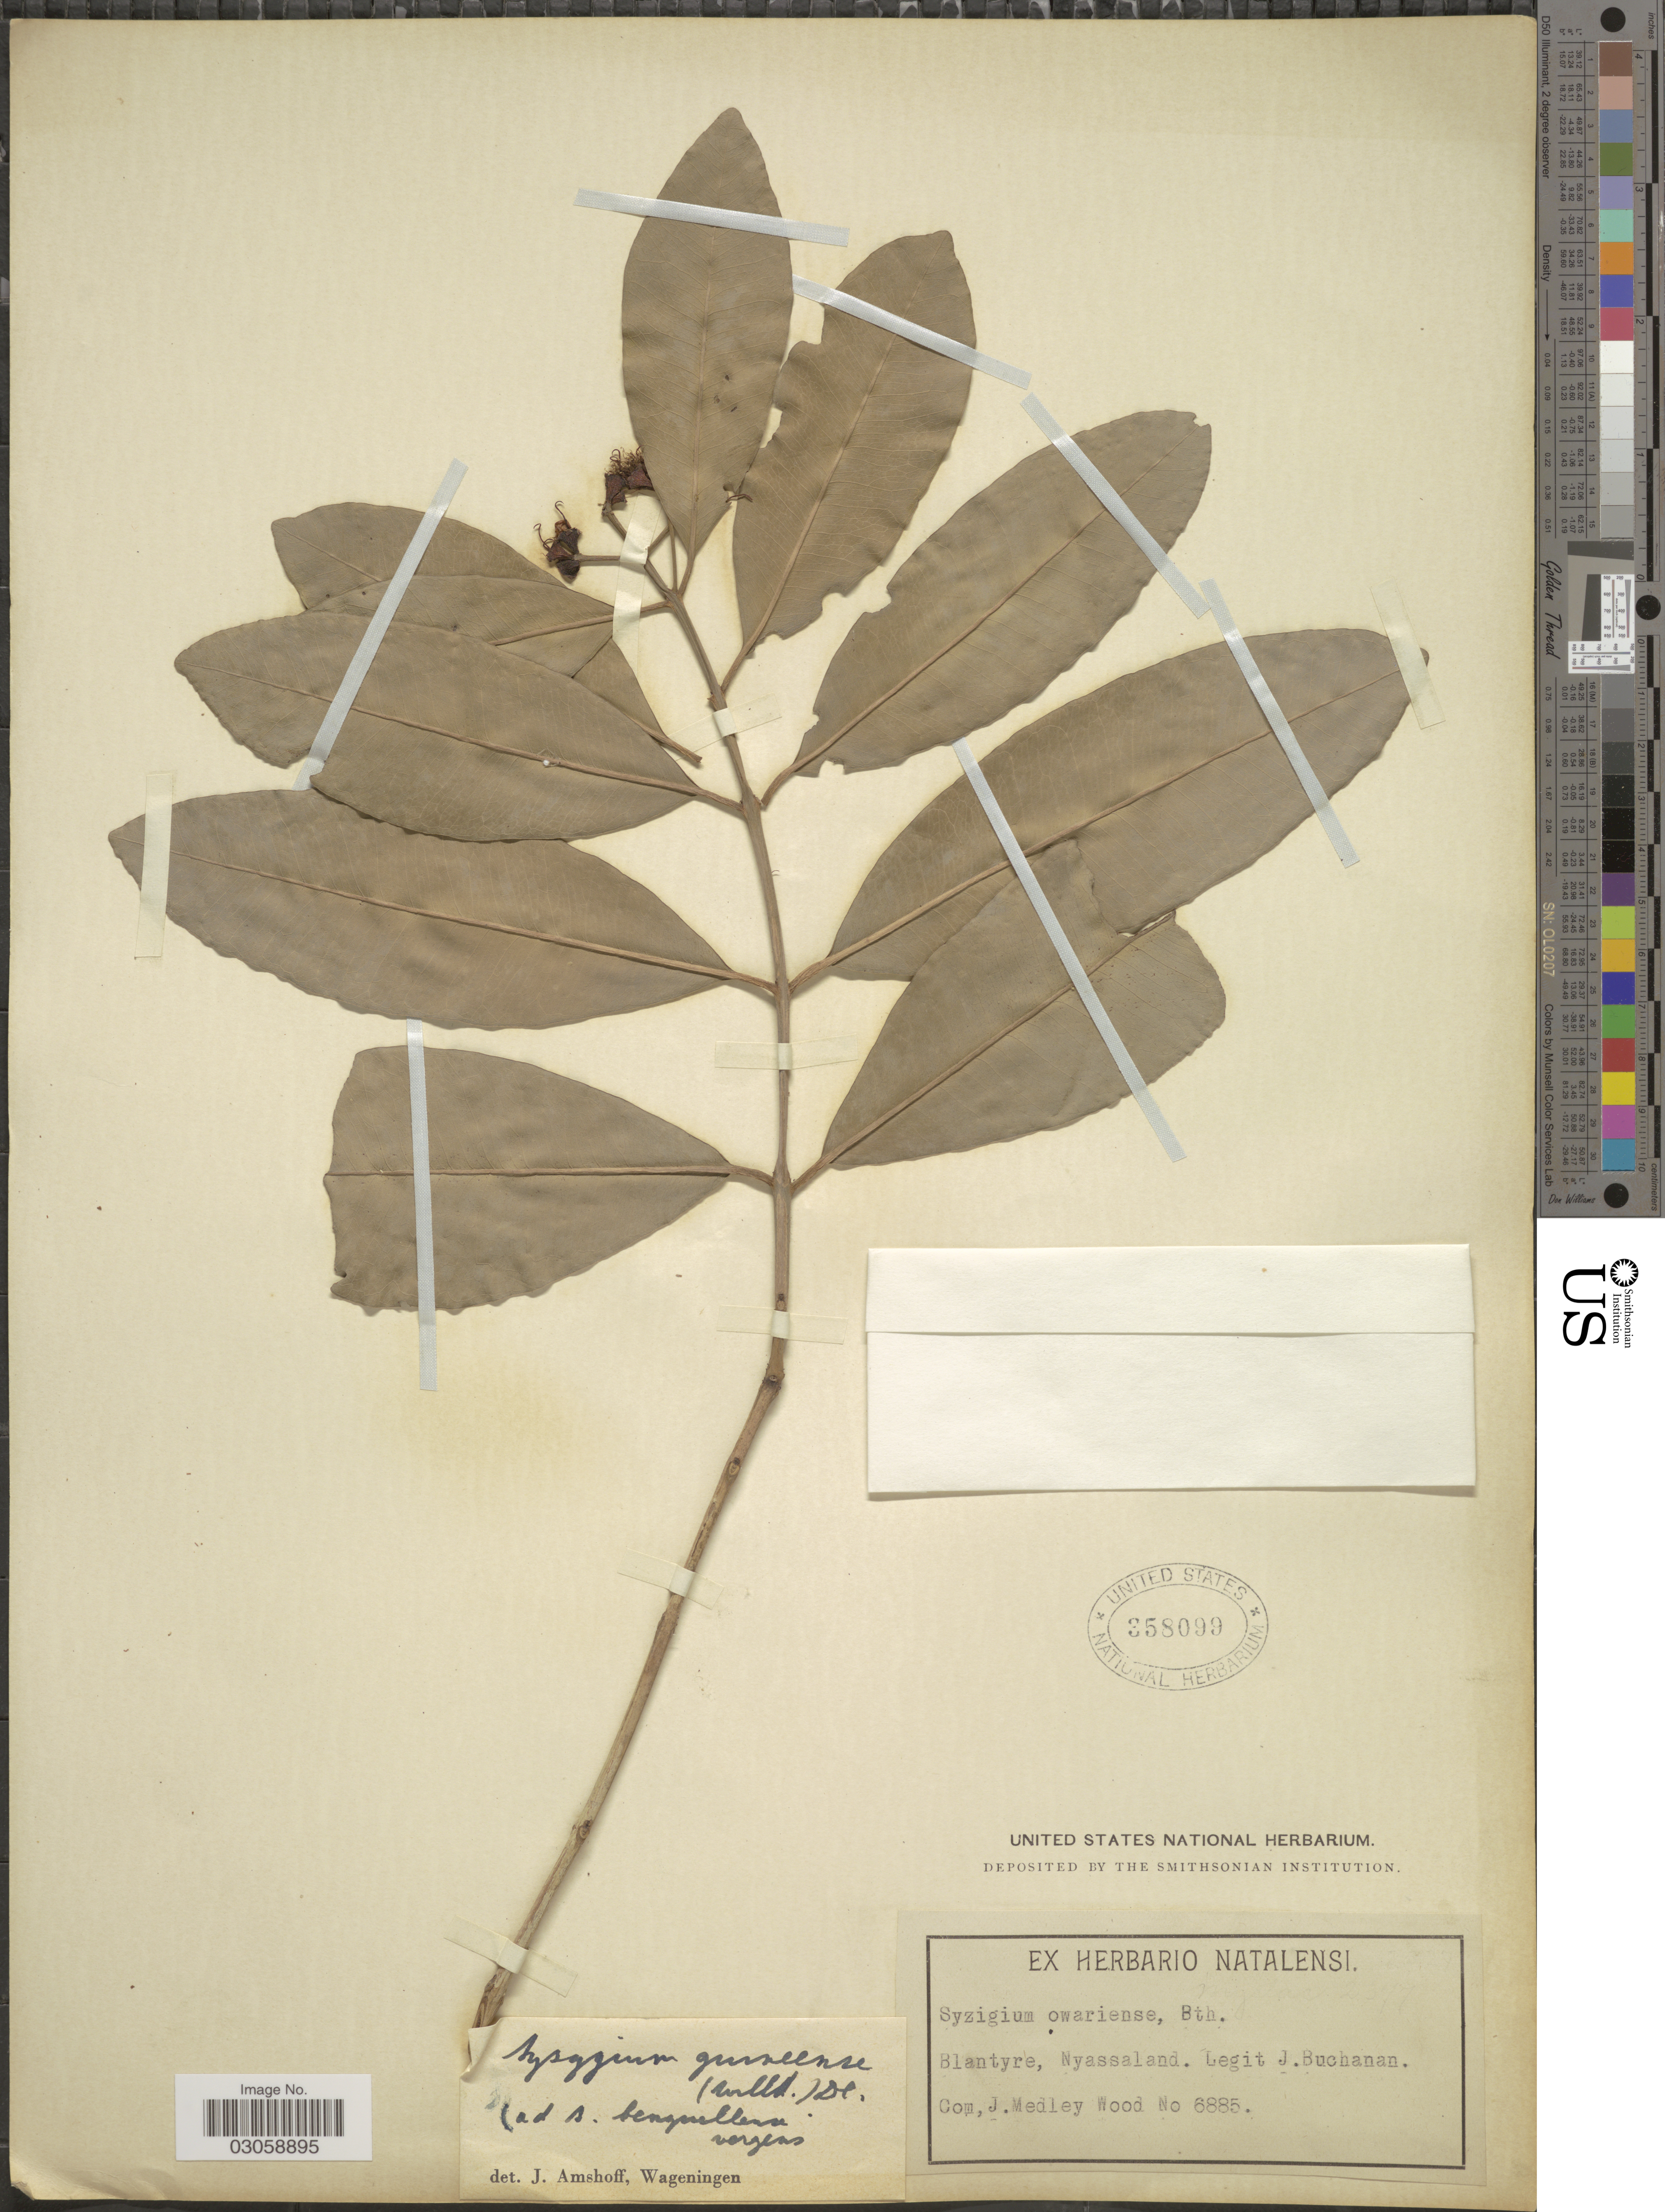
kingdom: Plantae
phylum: Tracheophyta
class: Magnoliopsida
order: Myrtales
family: Myrtaceae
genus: Syzygium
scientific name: Syzygium guineense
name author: (Willd.) DC.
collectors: J. Buchanan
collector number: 6885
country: Malawi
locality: Blantyre, Nyassaland.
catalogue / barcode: US 358099